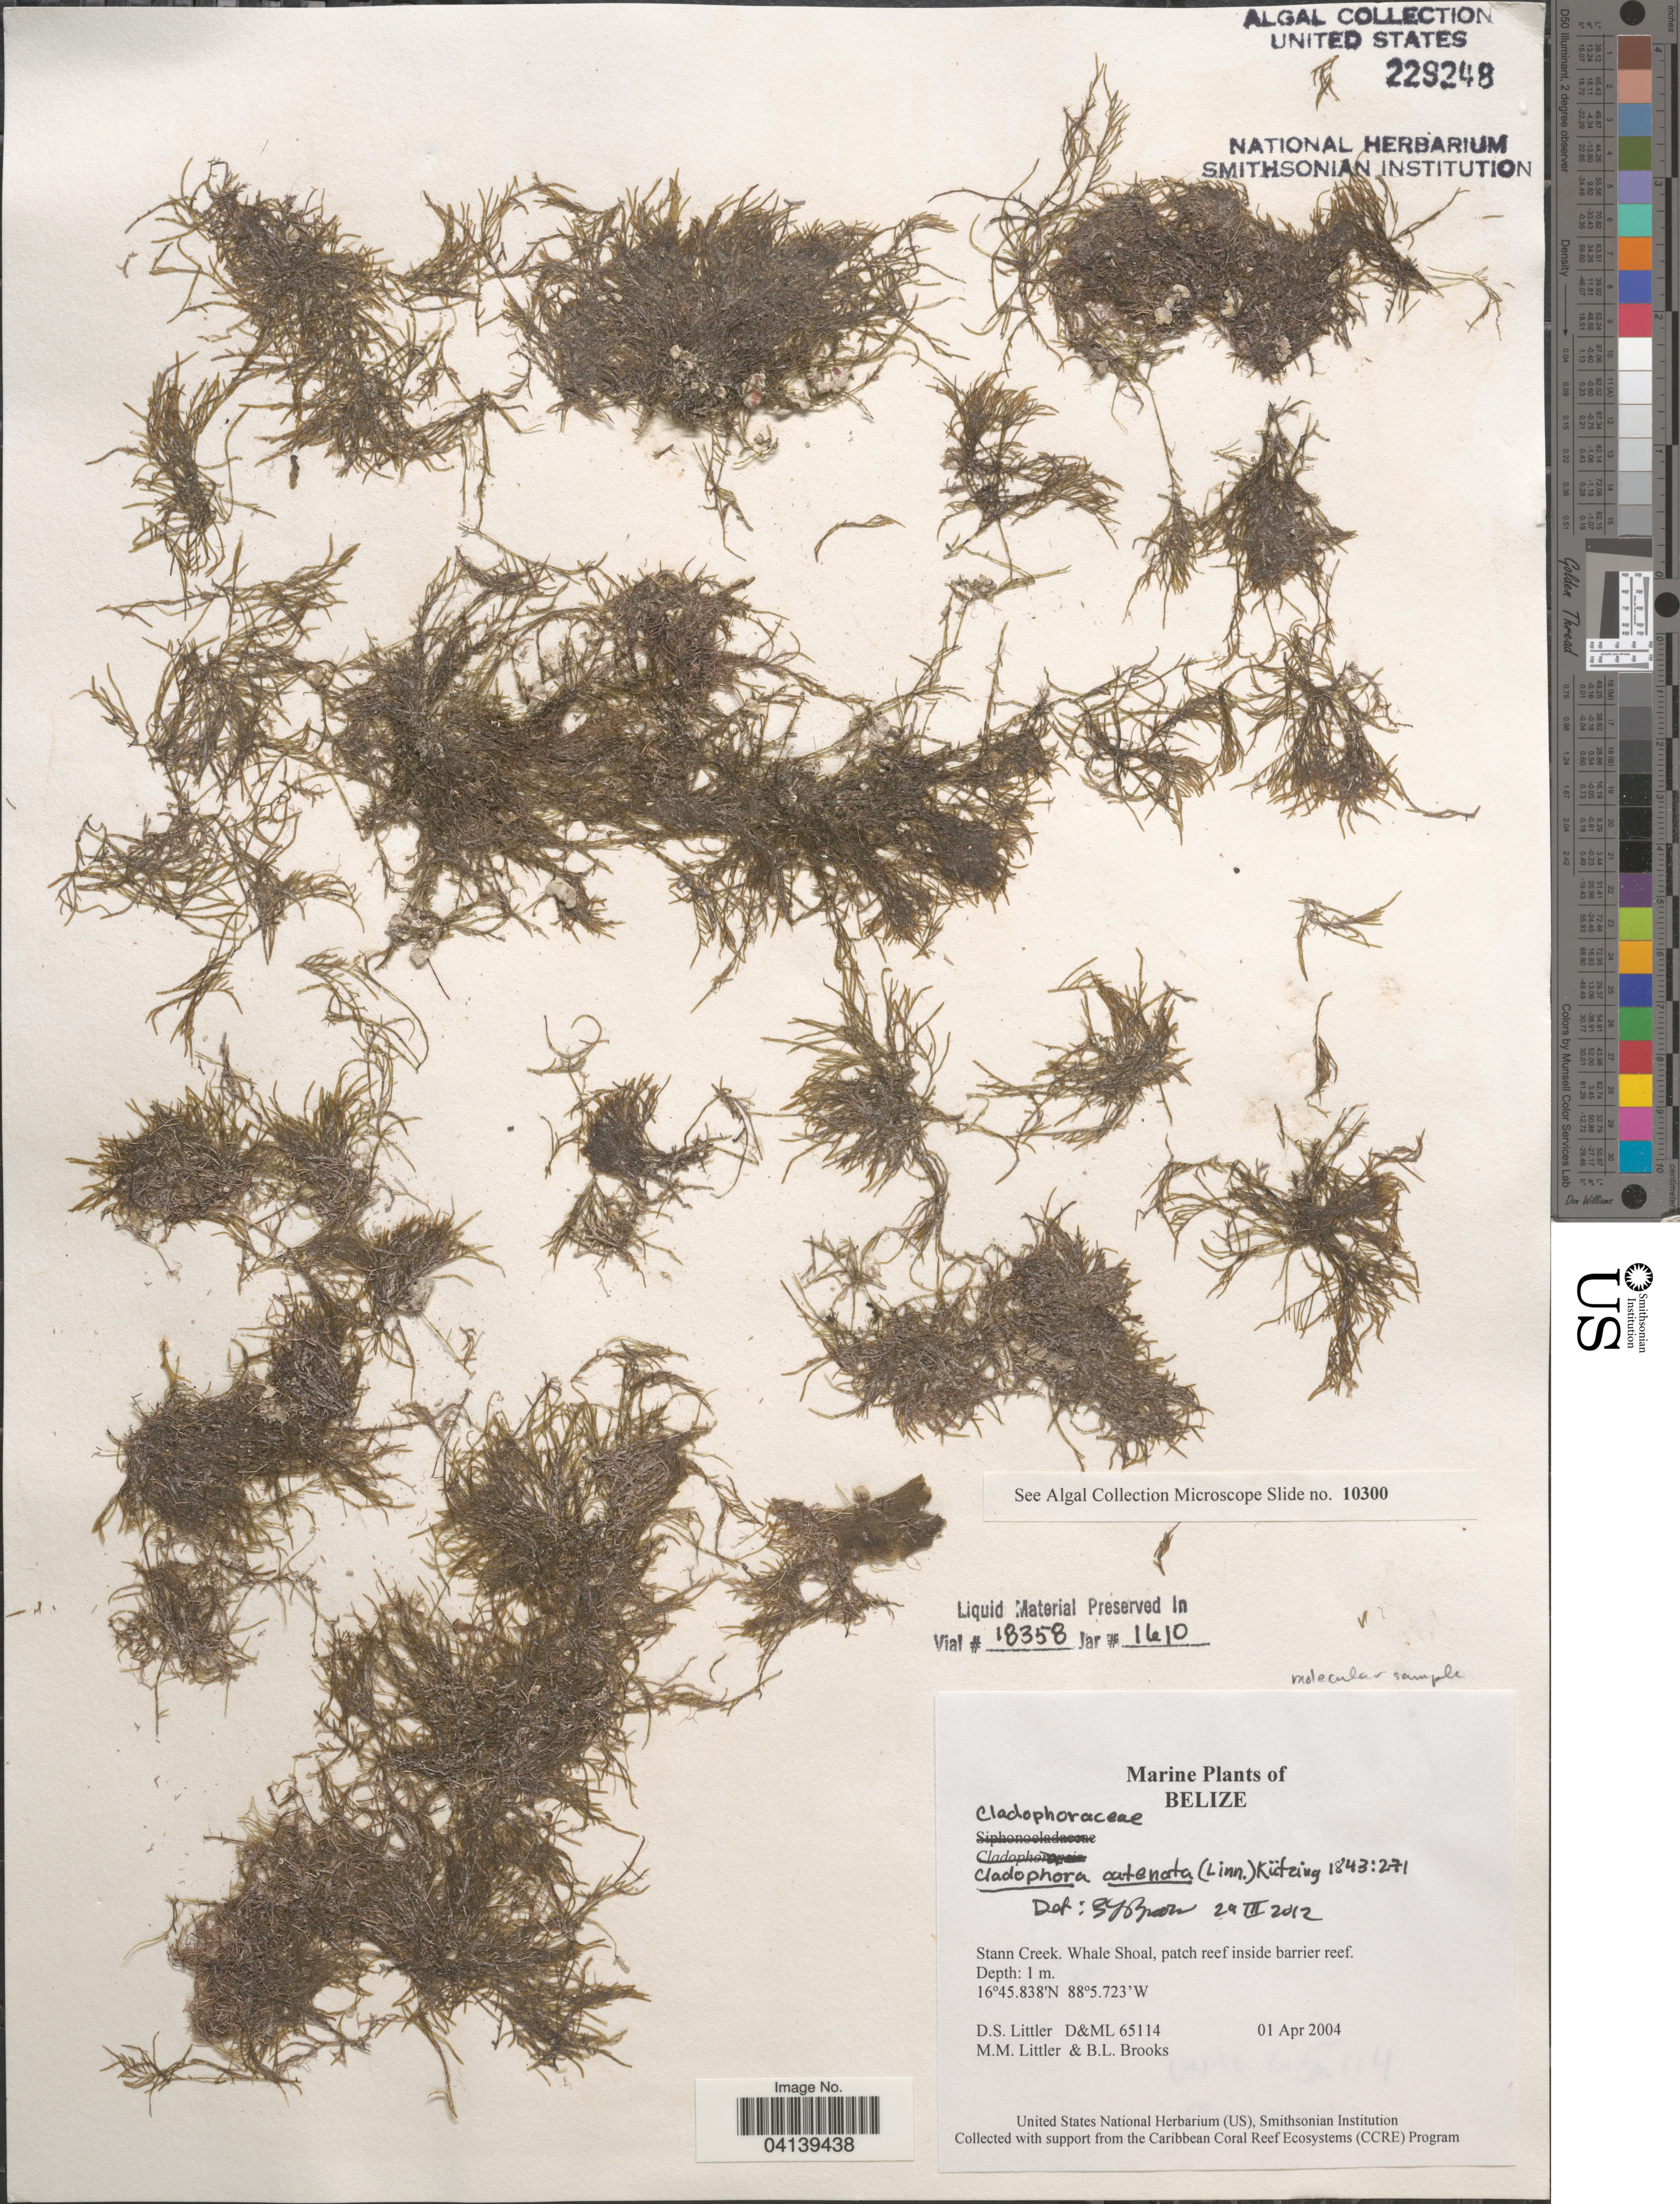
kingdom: Plantae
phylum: Chlorophyta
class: Ulvophyceae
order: Cladophorales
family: Cladophoraceae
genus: Cladophora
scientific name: Cladophora catenata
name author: (L.) Kütz.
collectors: D. S. Littler & B. Brooks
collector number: D&ML65114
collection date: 2004-04-01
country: Belize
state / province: Stann Creek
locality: Whale Shoal, patch reef inside barrier reef.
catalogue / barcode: US 229248